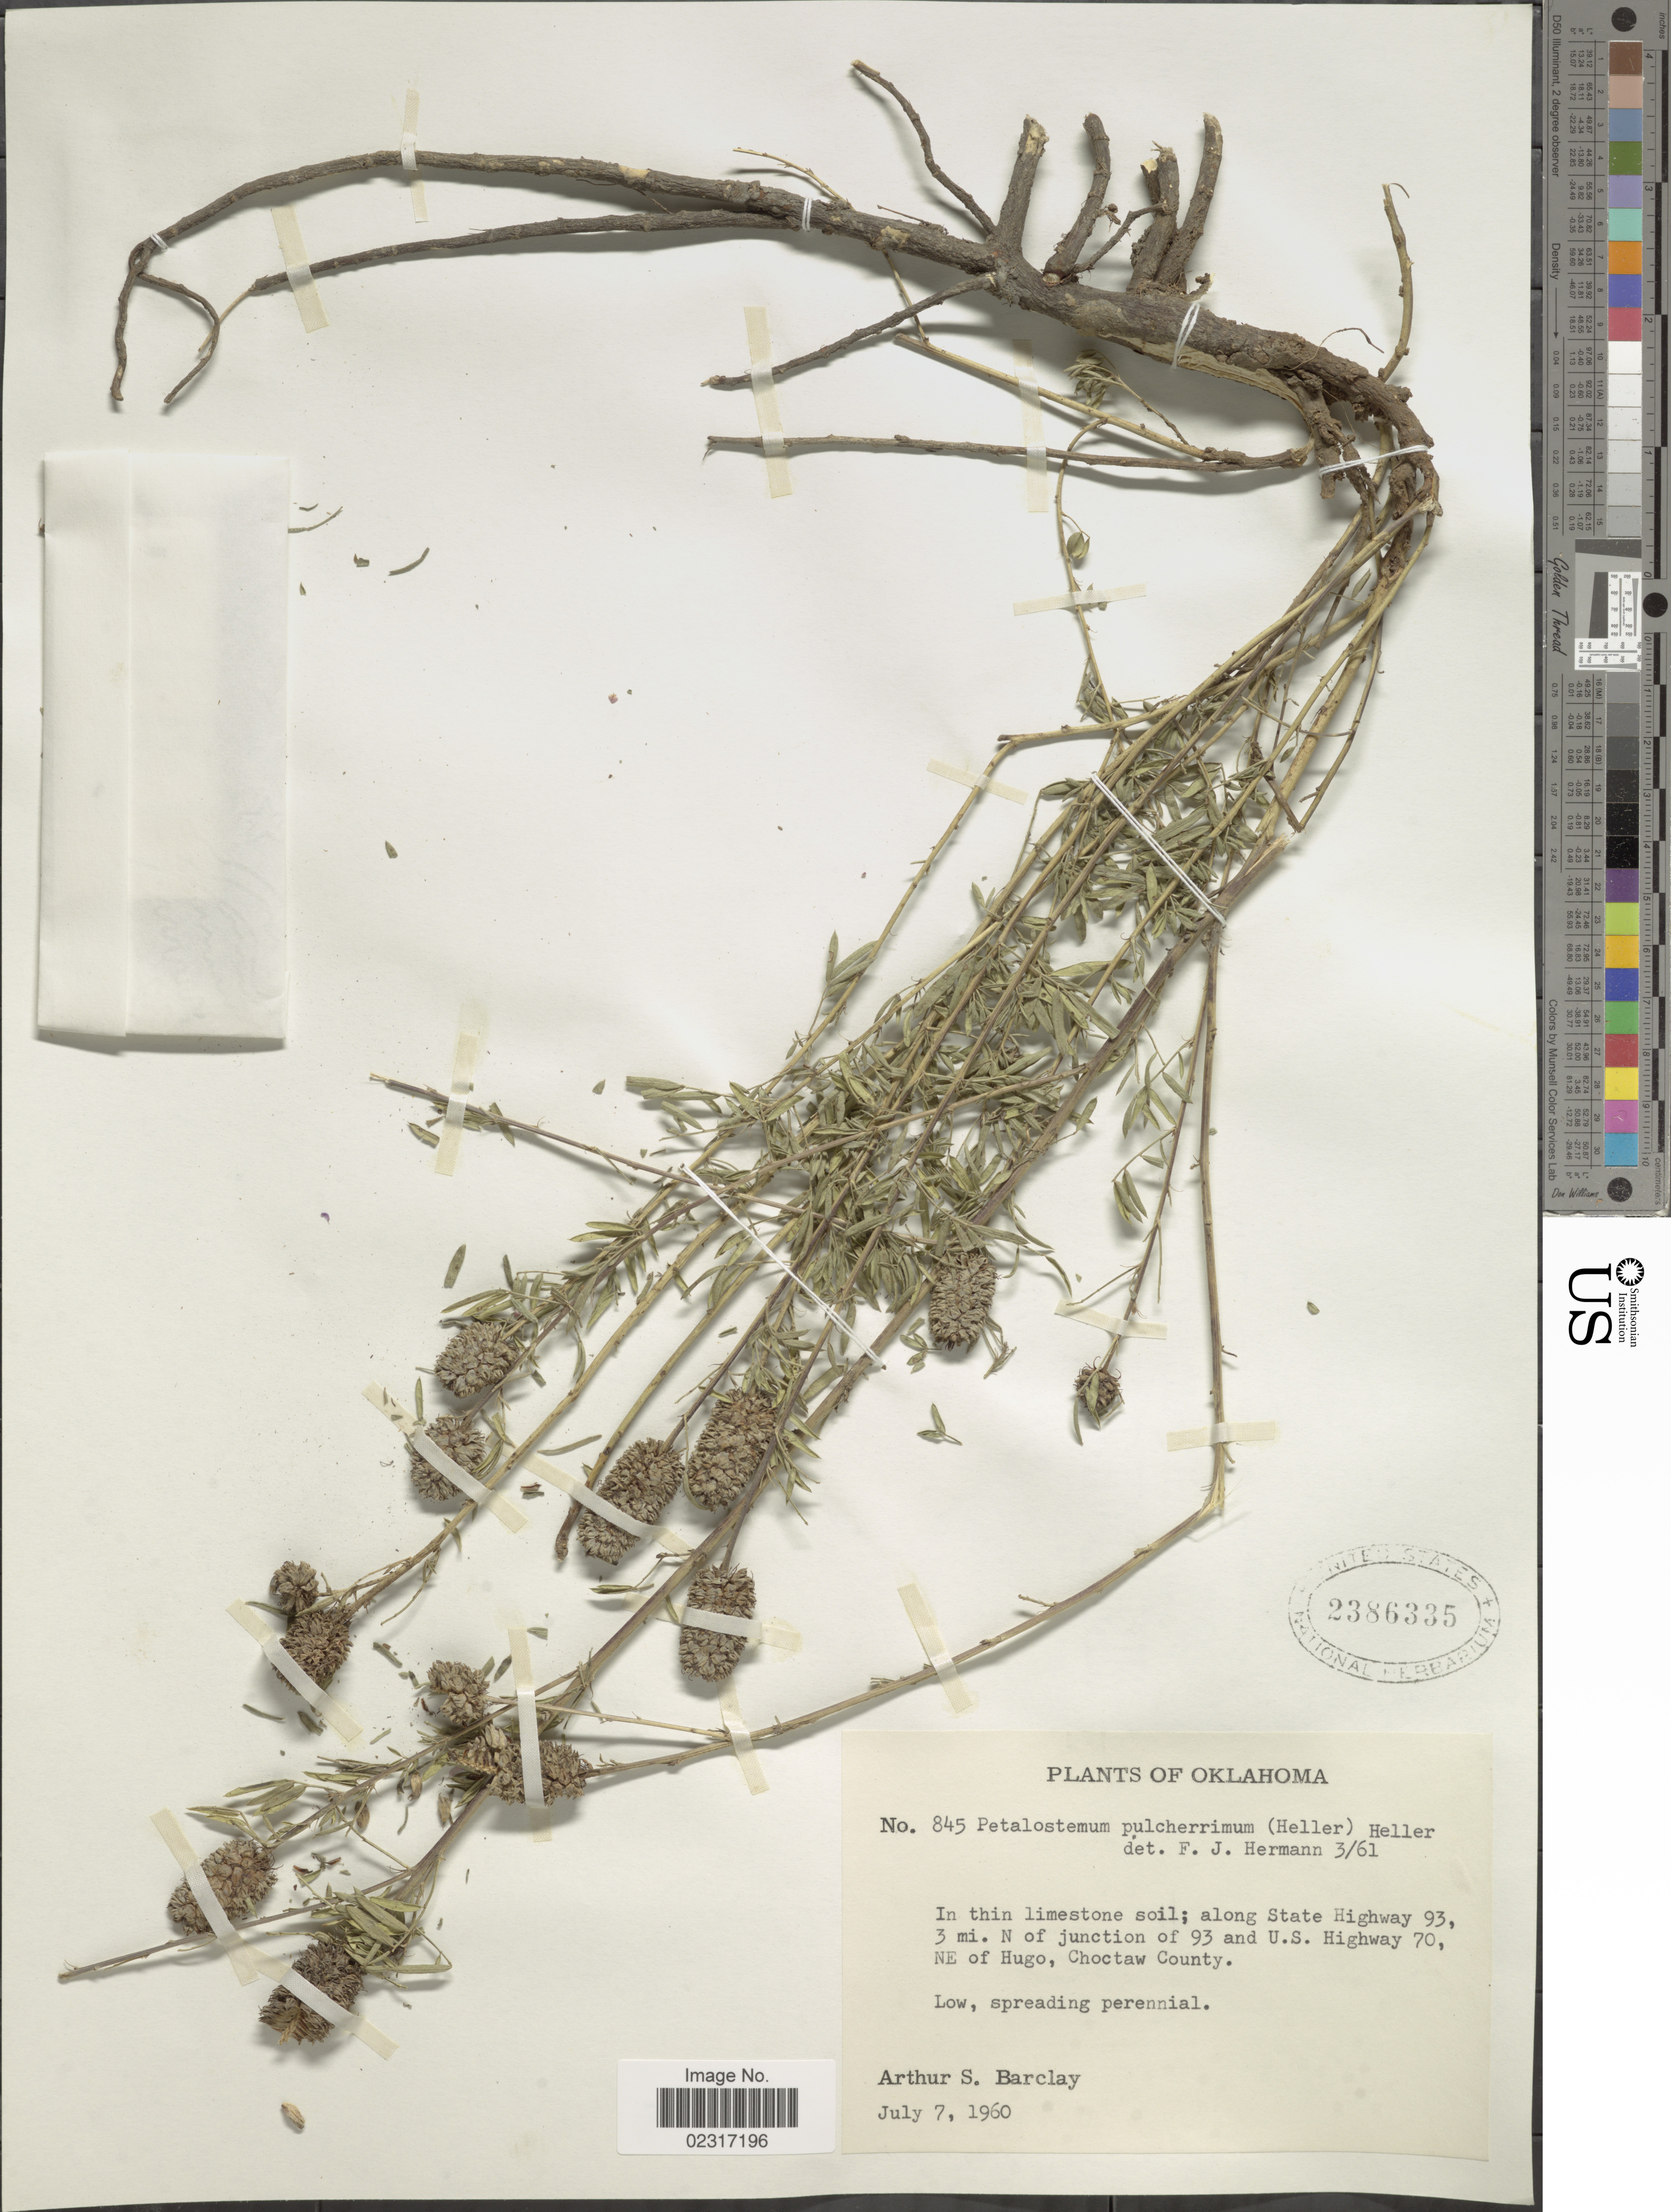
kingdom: Plantae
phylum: Tracheophyta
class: Magnoliopsida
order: Fabales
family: Fabaceae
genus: Dalea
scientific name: Dalea compacta var. pubescens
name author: (A. Gray) Barneby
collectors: A. S. Barclay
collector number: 845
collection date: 1960-07-07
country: United States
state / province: Oklahoma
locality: Along State Highway 93, 3 mi. N of junction of 93 and U.S. Highway 70, NE of Hugo, Choctaw County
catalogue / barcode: US 2386335